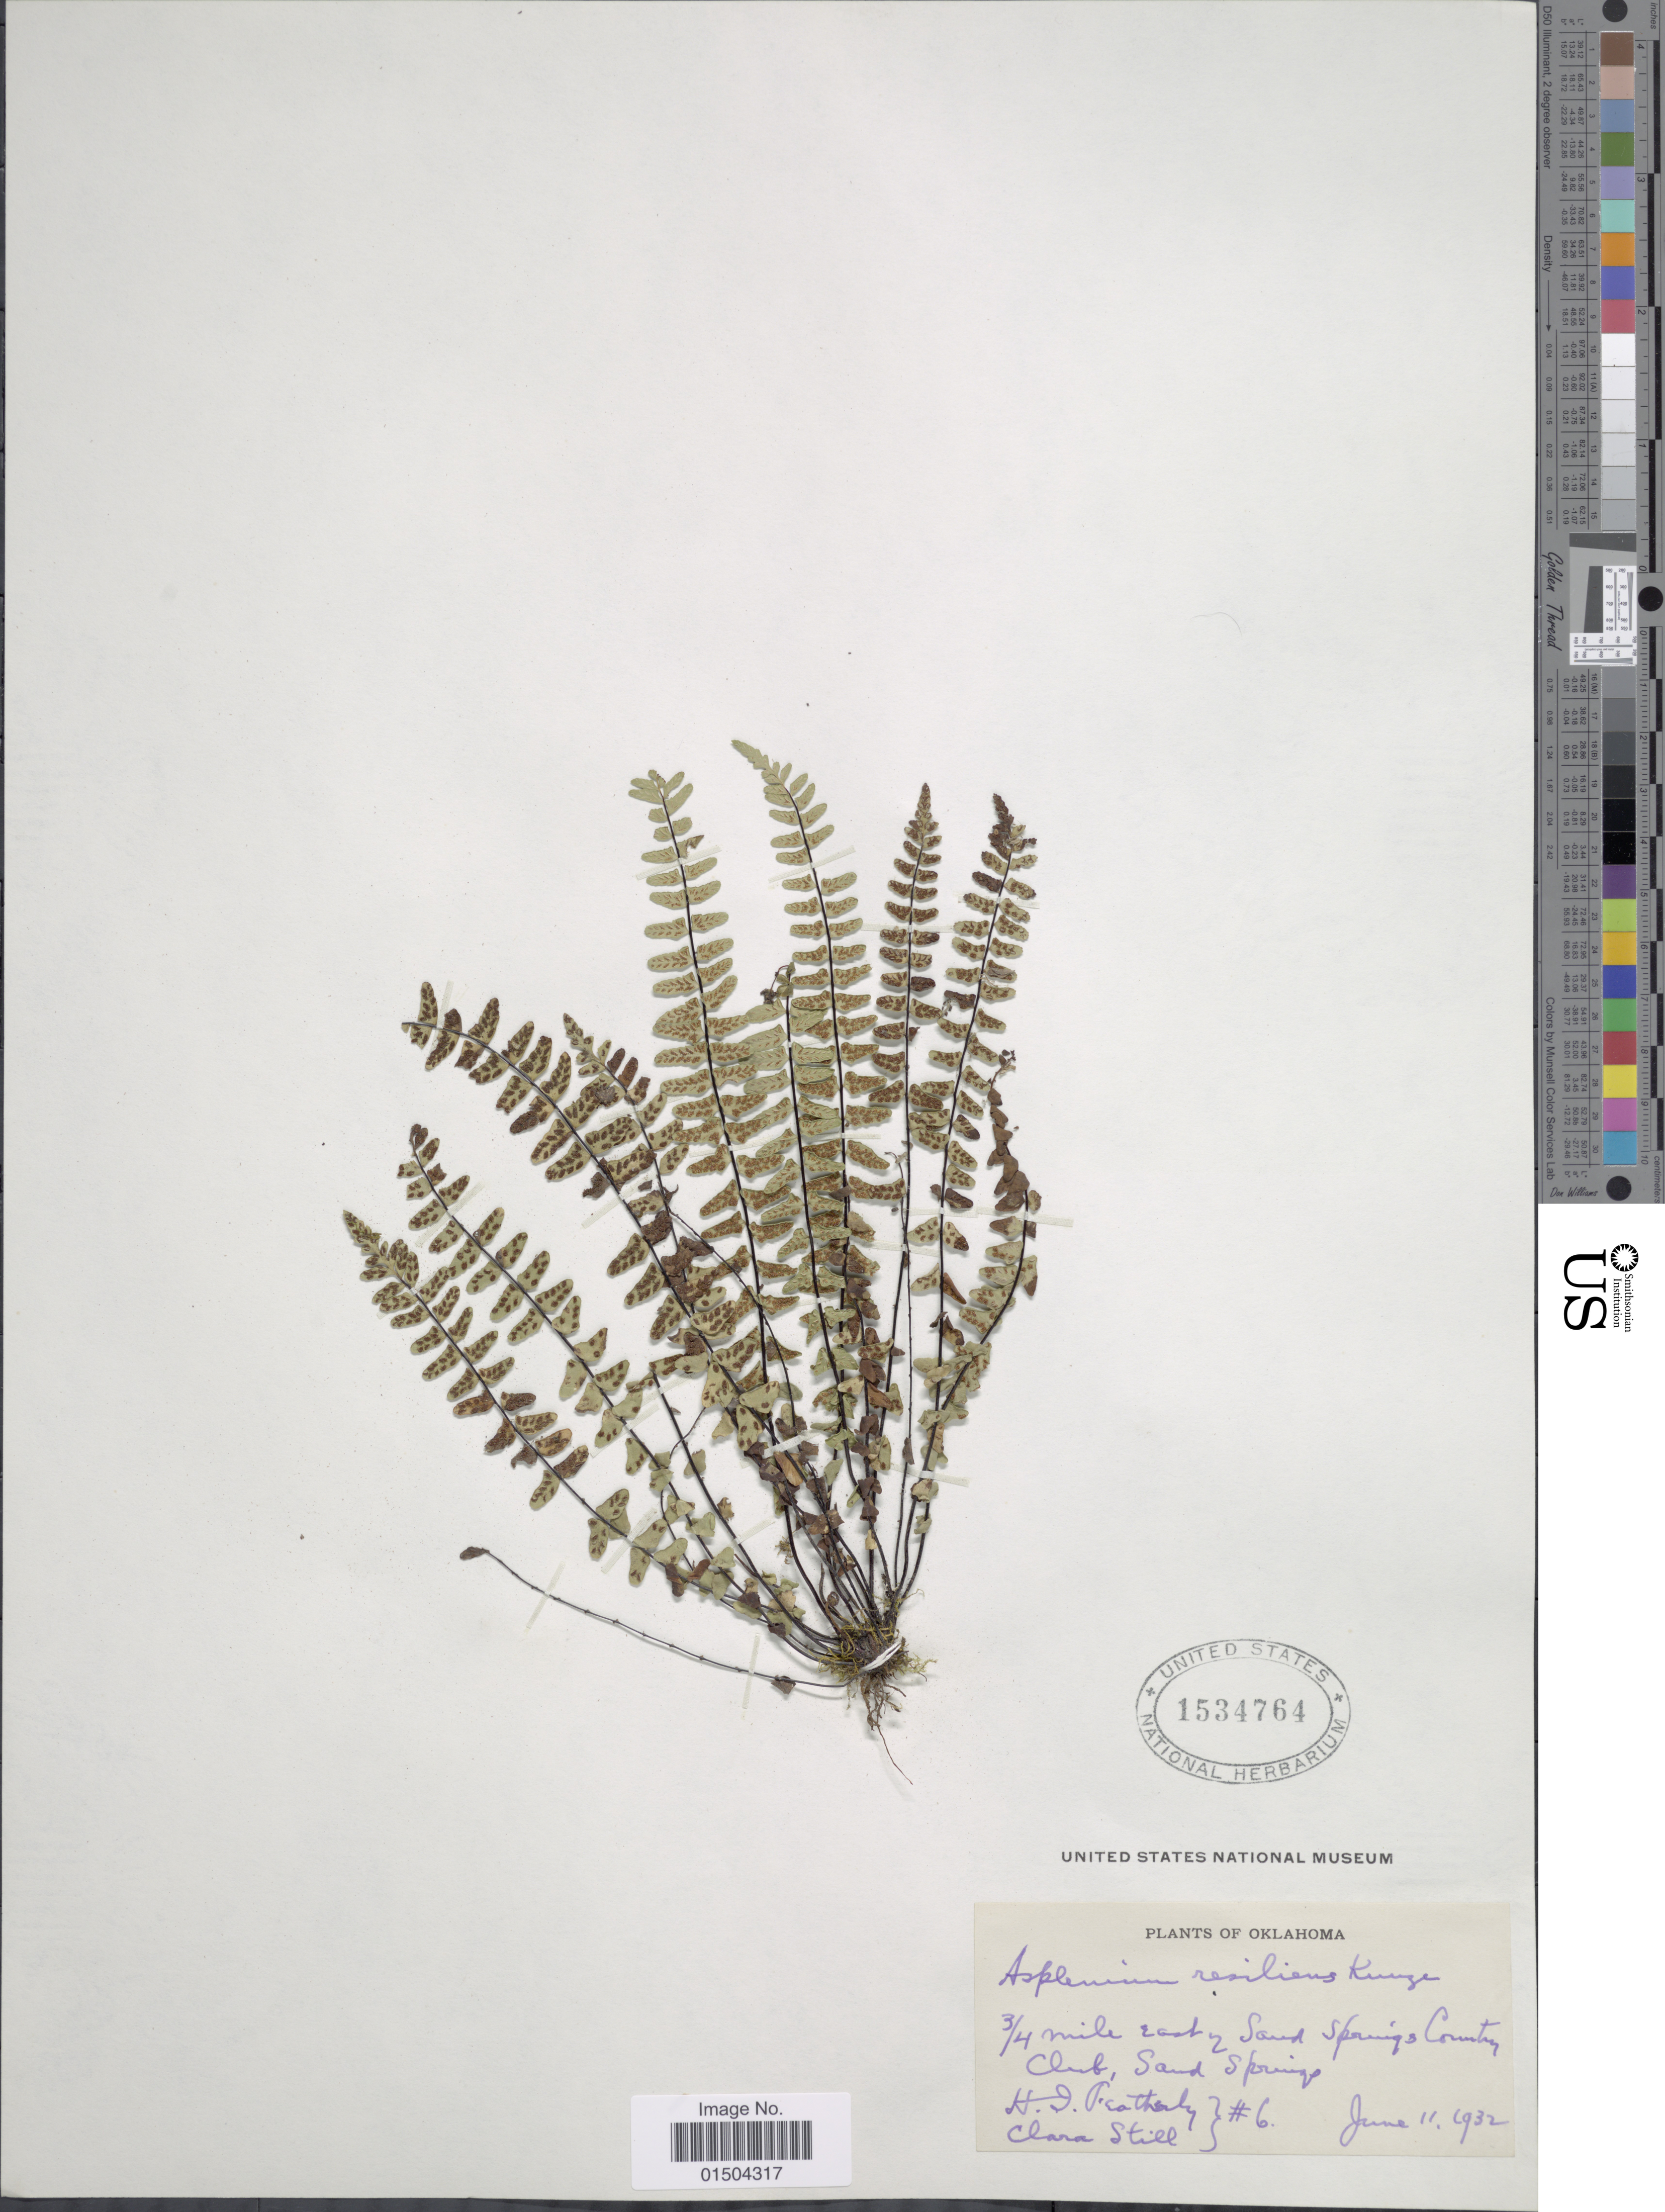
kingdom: Plantae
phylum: Tracheophyta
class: Polypodiopsida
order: Polypodiales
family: Aspleniaceae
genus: Asplenium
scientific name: Asplenium resiliens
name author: Kunze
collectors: H. Featherly & C. Still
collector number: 6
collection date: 1932-06-11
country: United States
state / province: Oklahoma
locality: ¾ mile east of Sand Springs Country Club, Sand Springs.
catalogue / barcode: US 1534764